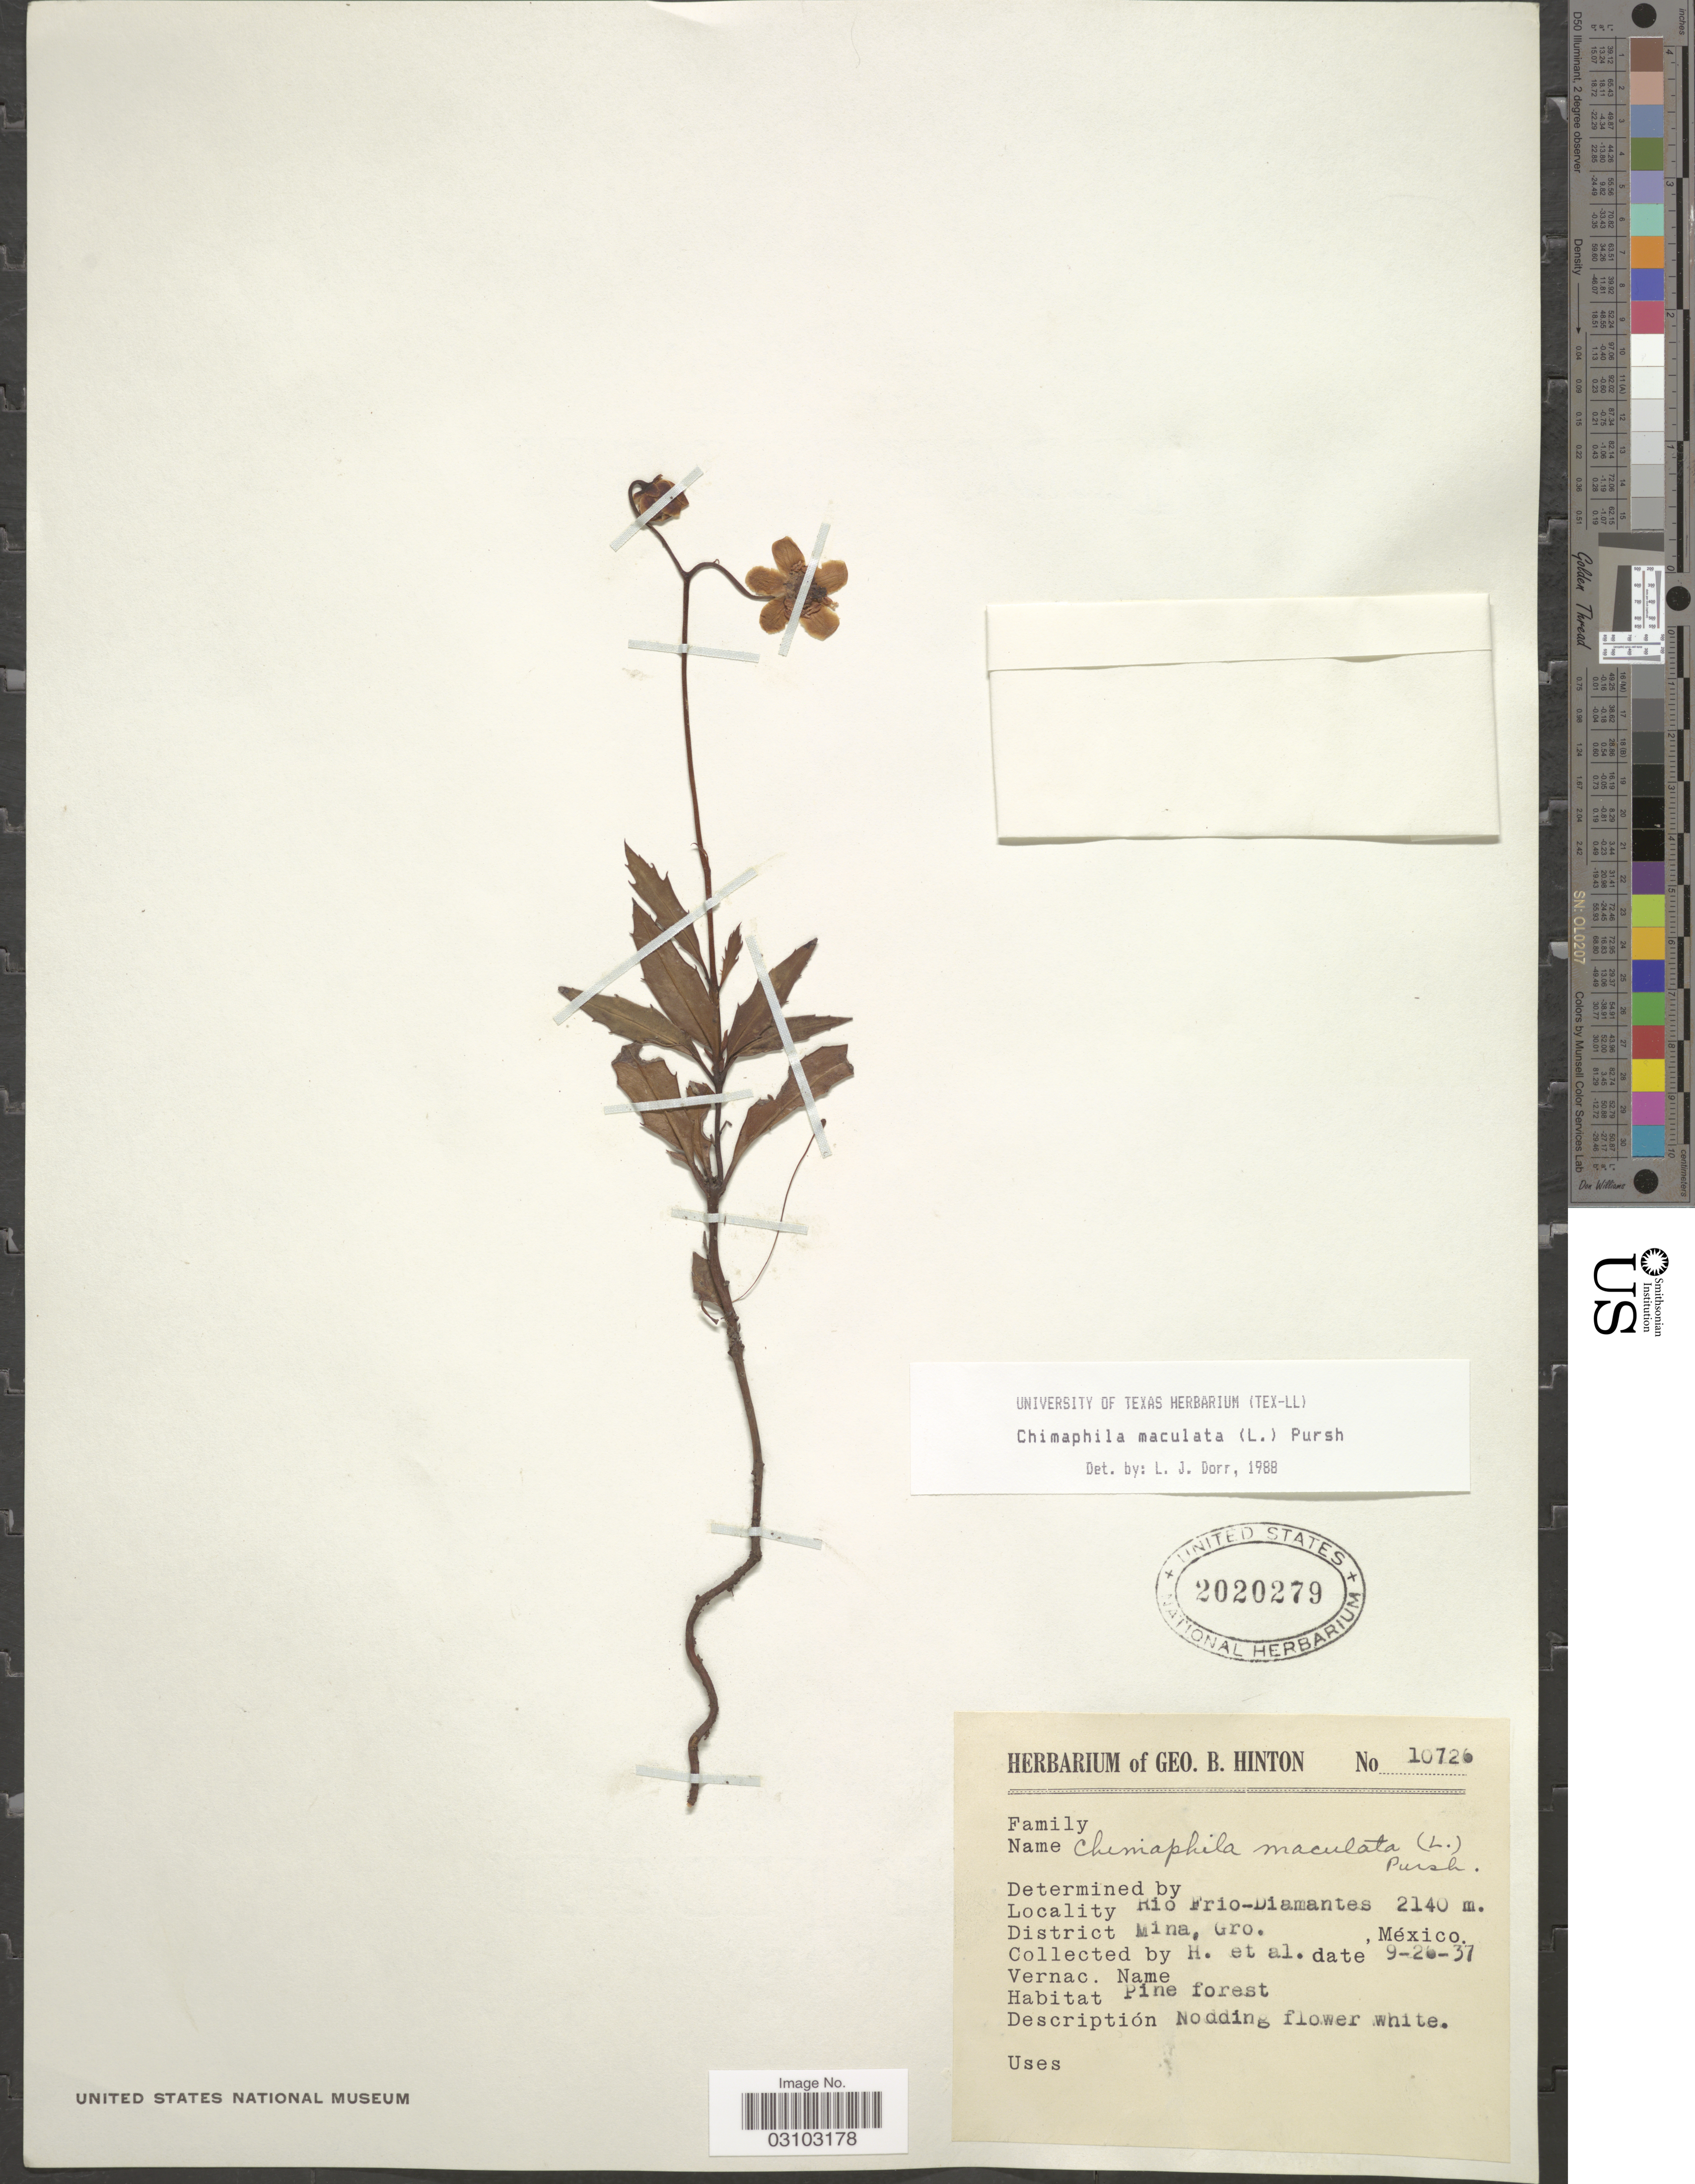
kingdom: Plantae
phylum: Tracheophyta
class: Magnoliopsida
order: Ericales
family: Ericaceae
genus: Chimaphila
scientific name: Chimaphila maculata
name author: (L.) Pursh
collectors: G. B. Hinton & et al.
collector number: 10726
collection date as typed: Transcribed d/m/y: 26/9/37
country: Mexico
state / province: Guerrero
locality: Rio Frio-Diamantes, District Mina.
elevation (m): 2140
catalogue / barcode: US 2020279